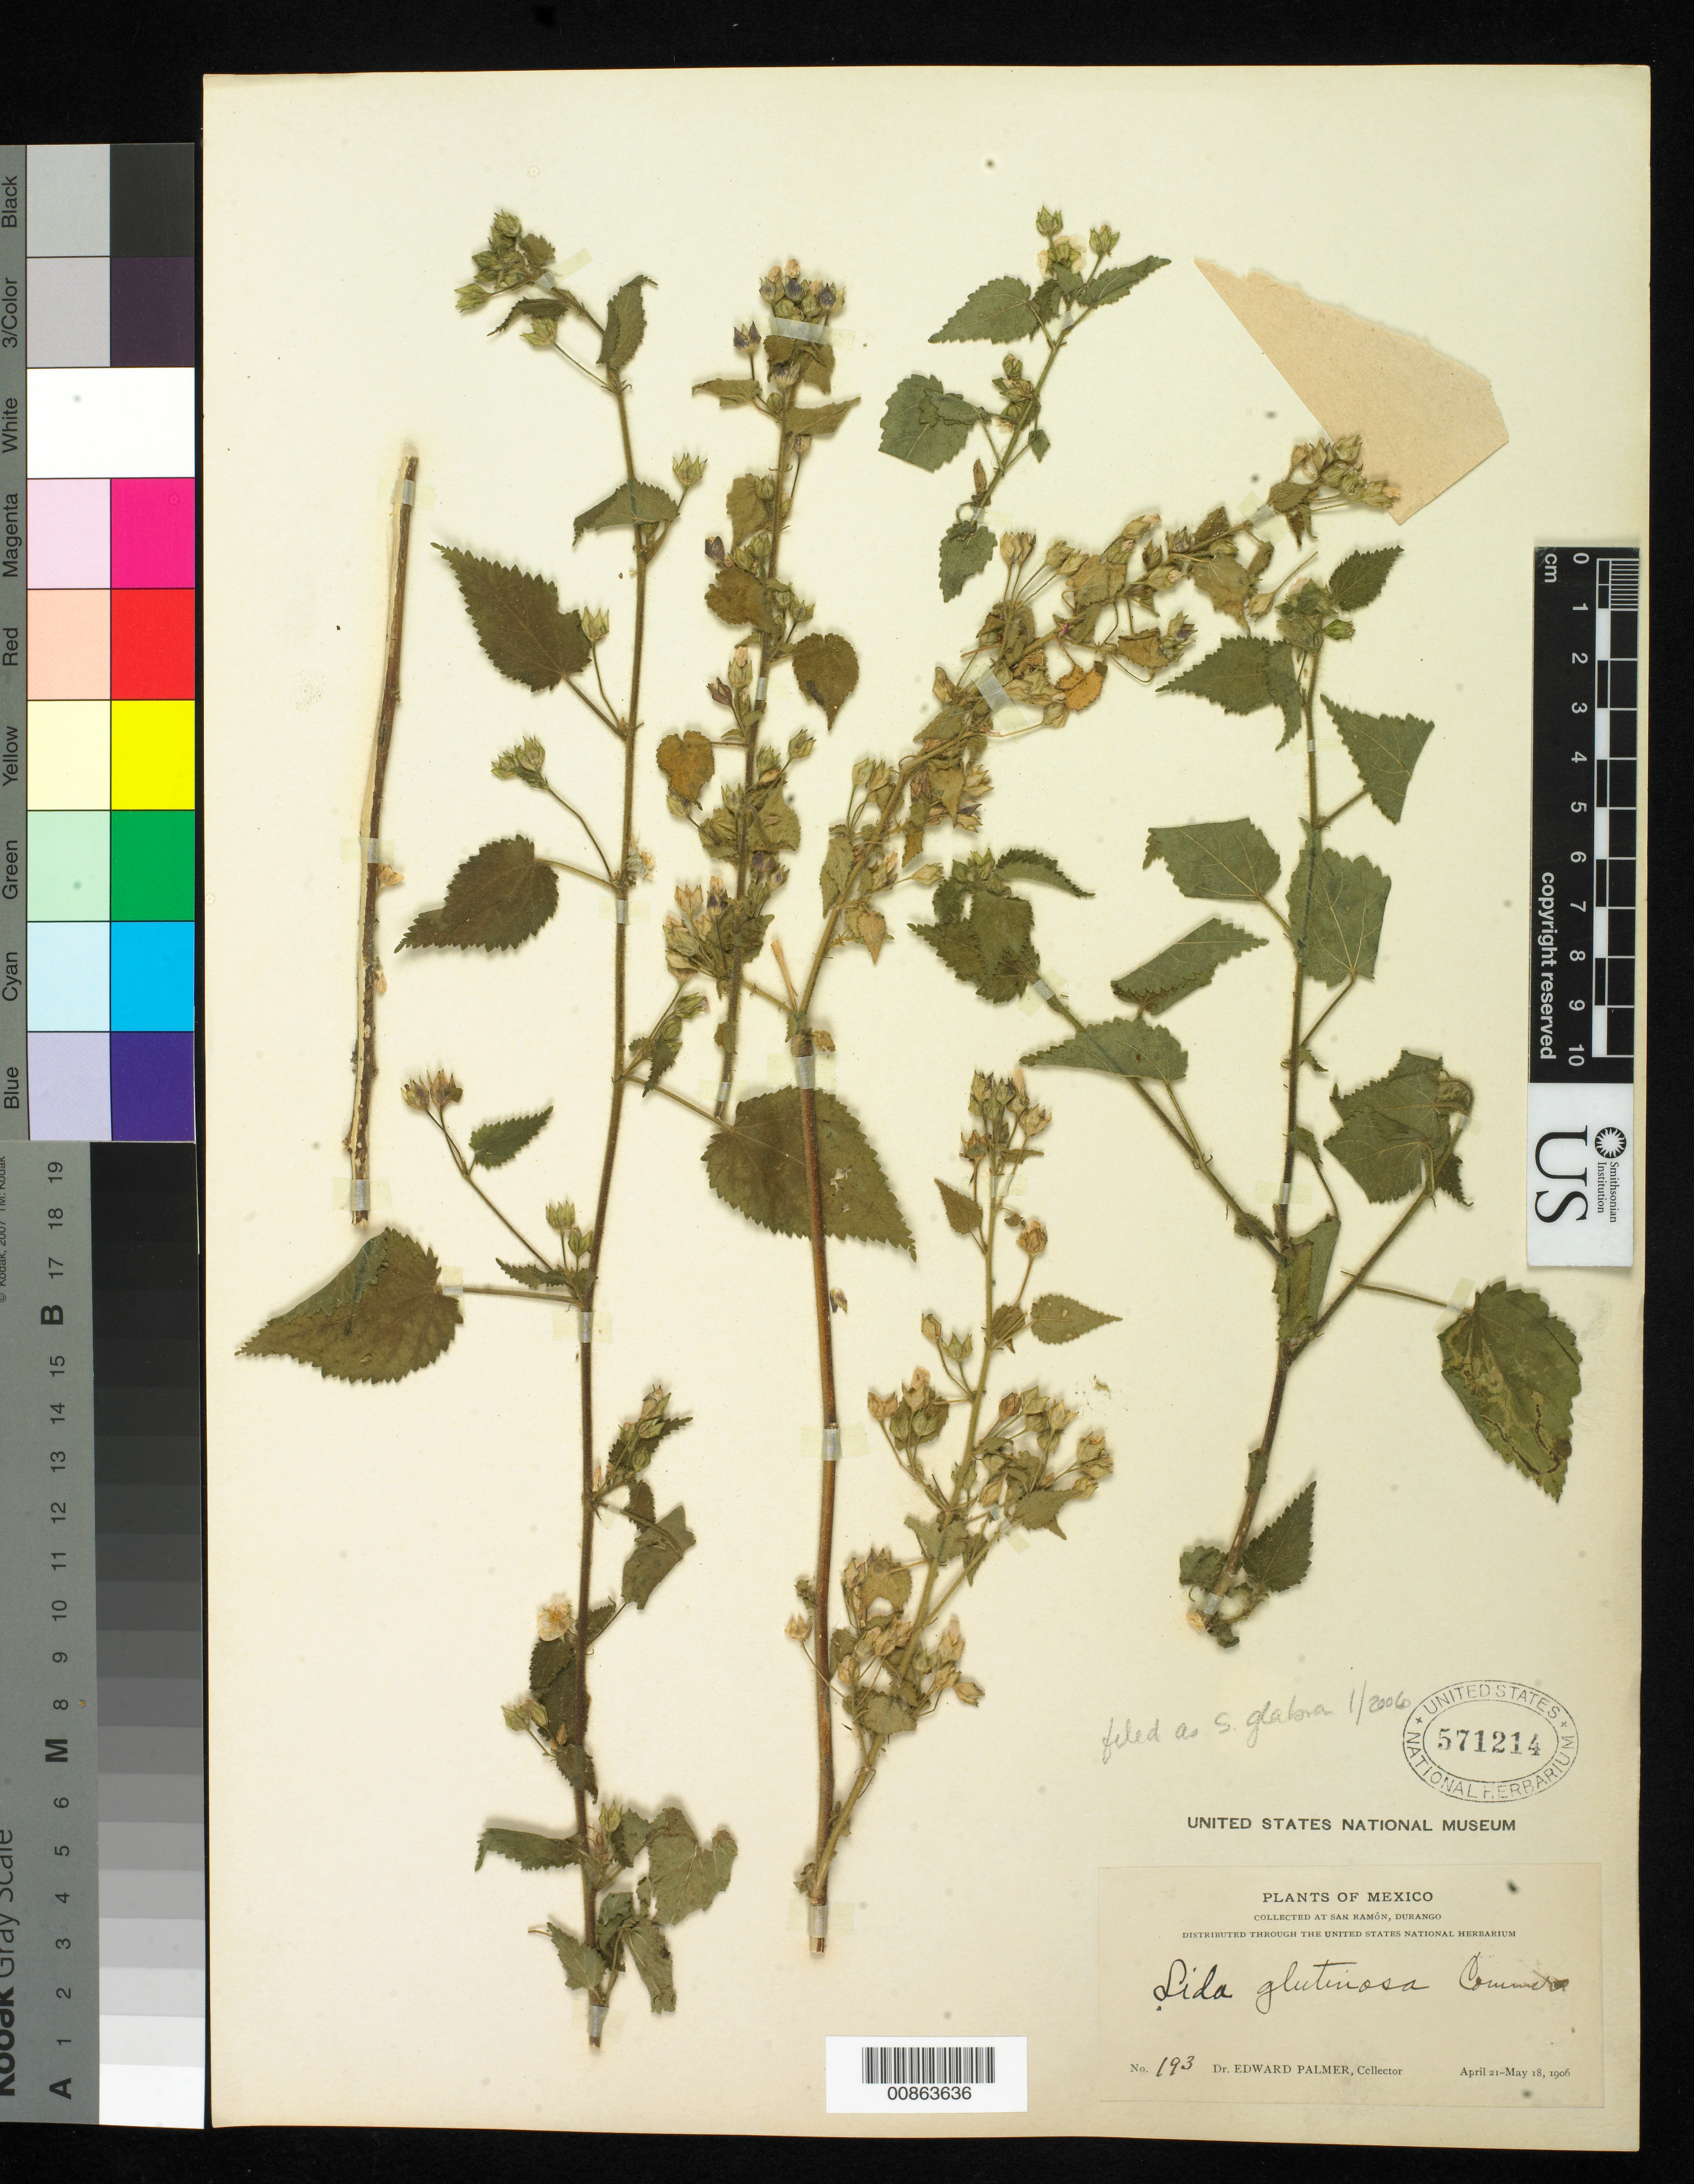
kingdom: Plantae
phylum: Tracheophyta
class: Magnoliopsida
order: Malvales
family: Malvaceae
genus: Sida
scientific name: Sida glabra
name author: Mill.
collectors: E. Palmer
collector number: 193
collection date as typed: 21 Apr 1906 to 18 May 1906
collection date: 1906-04-21/1906-05-18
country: Mexico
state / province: Durango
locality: San Ramón, Durango.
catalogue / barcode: US 571214